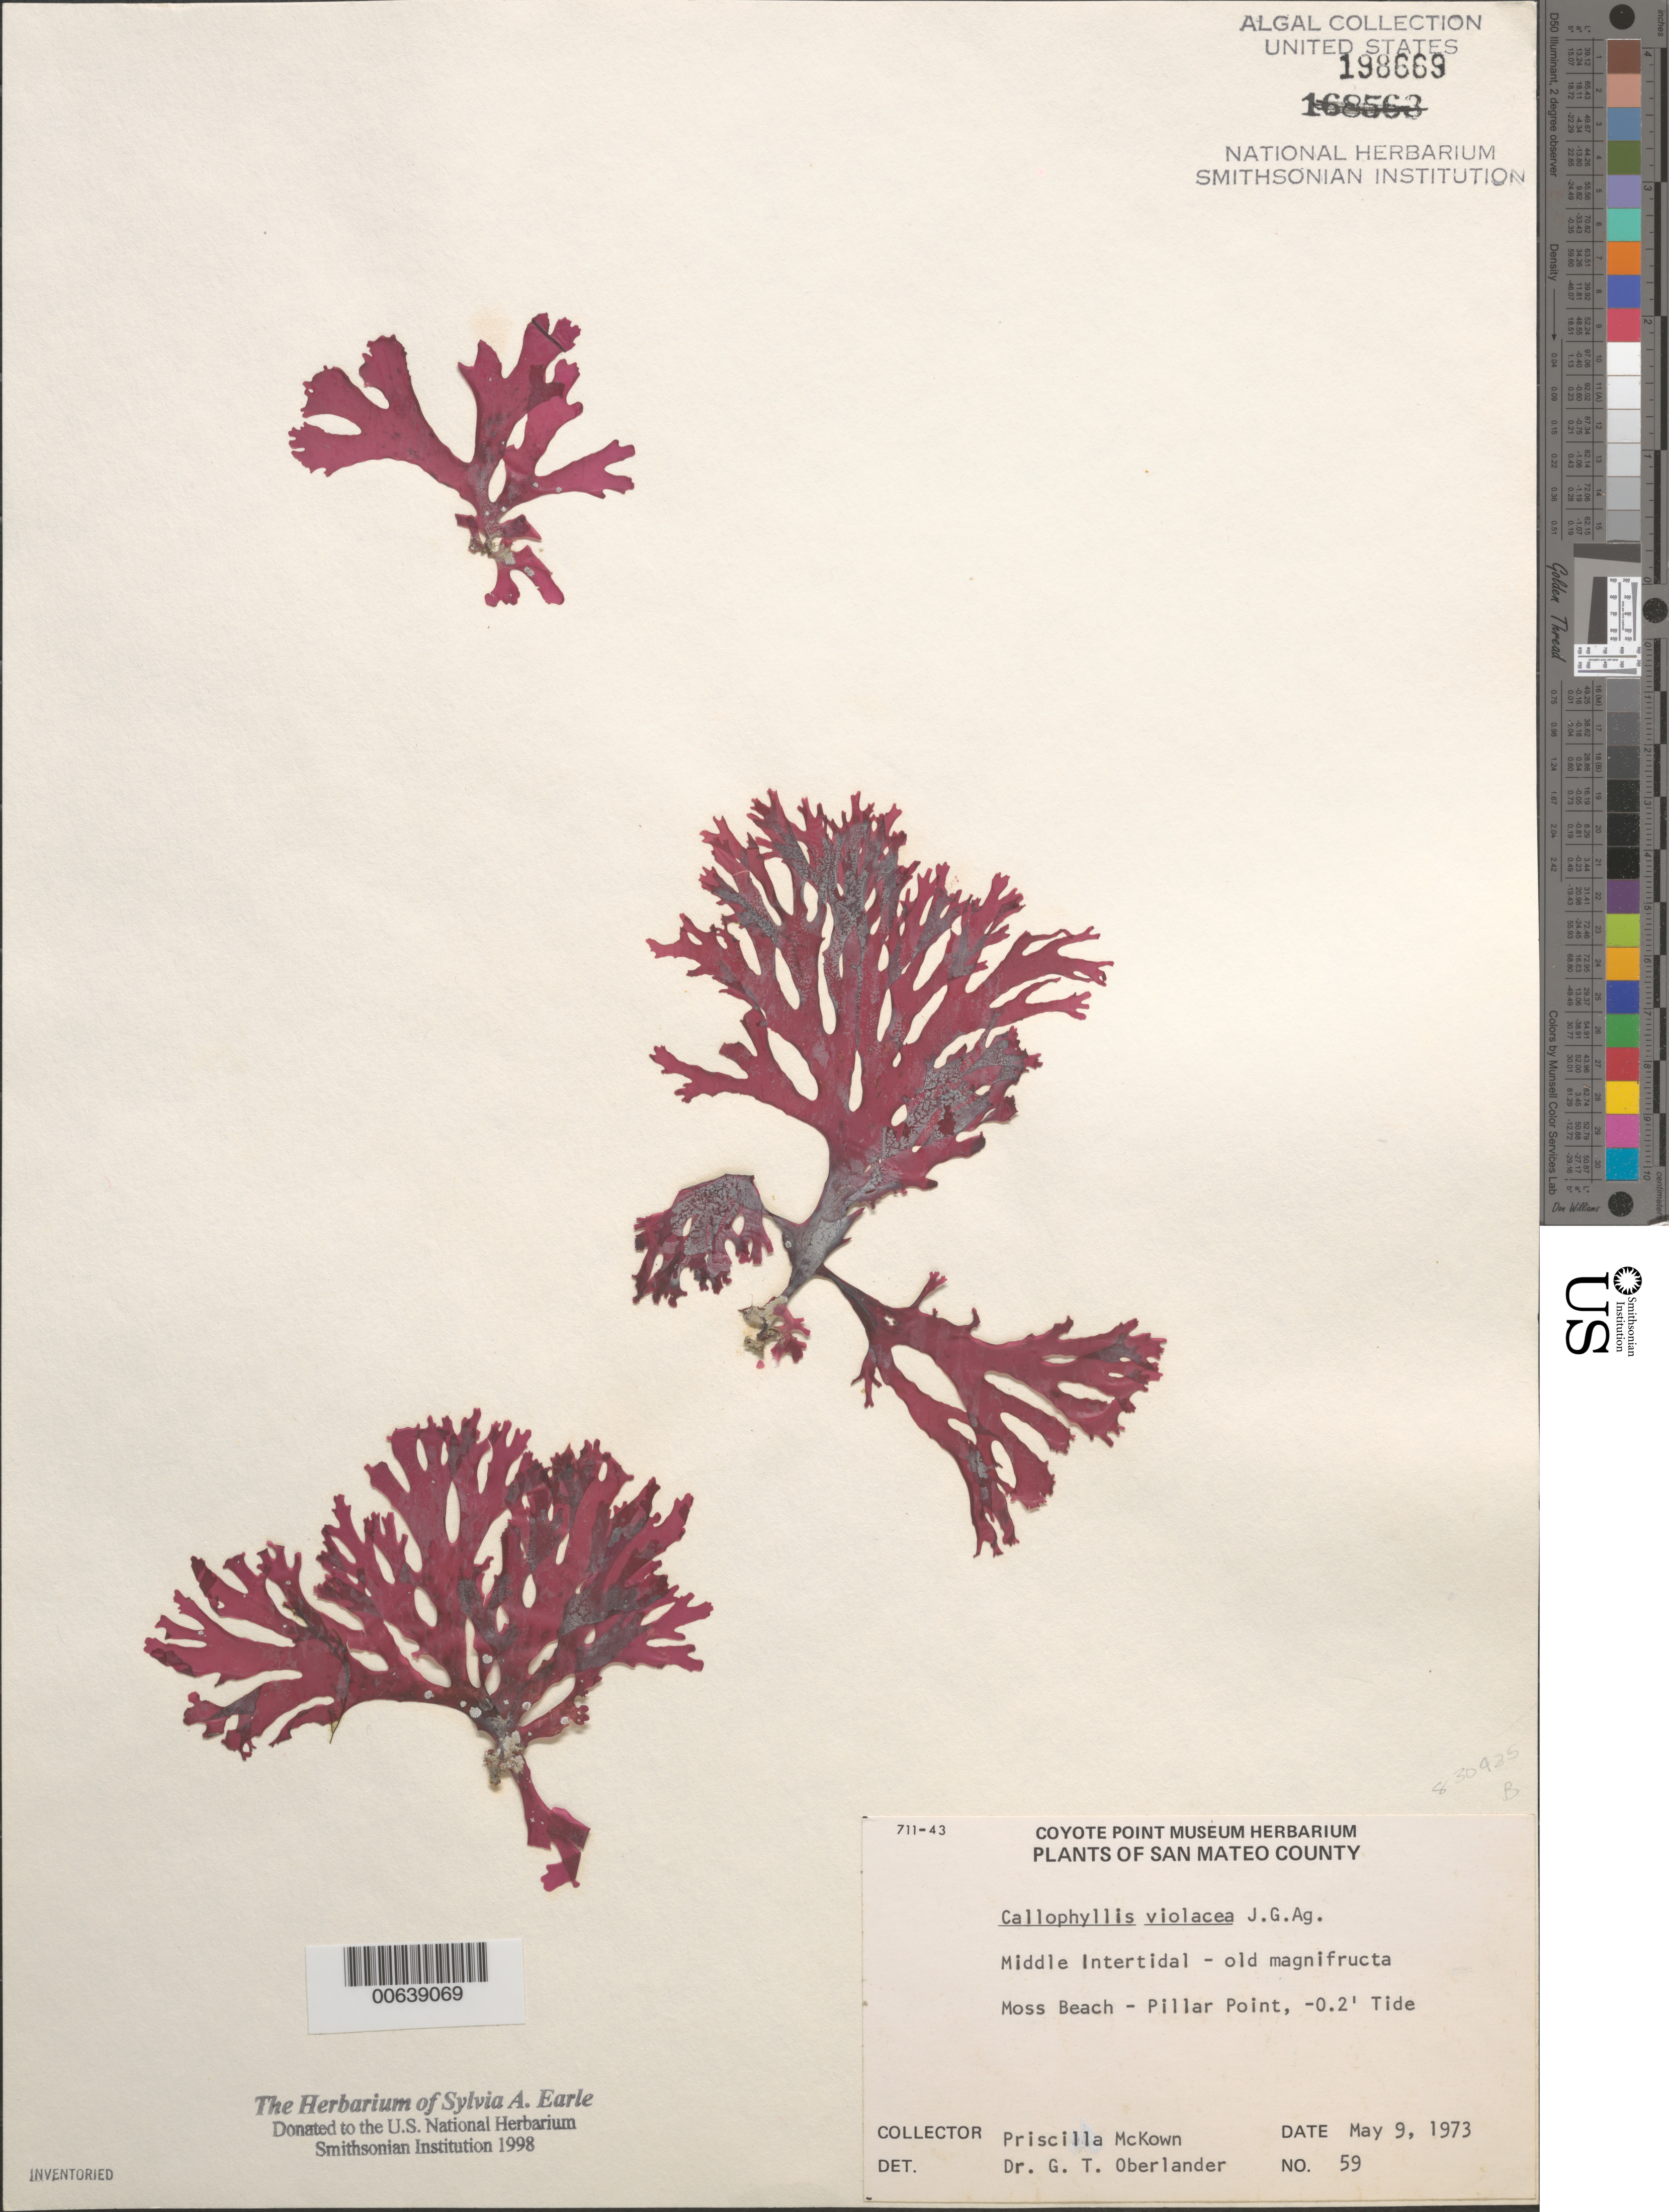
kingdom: Plantae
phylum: Rhodophyta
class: Florideophyceae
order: Gigartinales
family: Kallymeniaceae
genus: Callophyllis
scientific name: Callophyllis violacea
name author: J. Agardh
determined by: Oberlander, G. T.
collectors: P. McKown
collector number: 59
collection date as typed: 09 May 1973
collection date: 1973-05-09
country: United States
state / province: California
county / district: San Mateo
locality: Moss Beach, Pillar Point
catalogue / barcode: US 198669